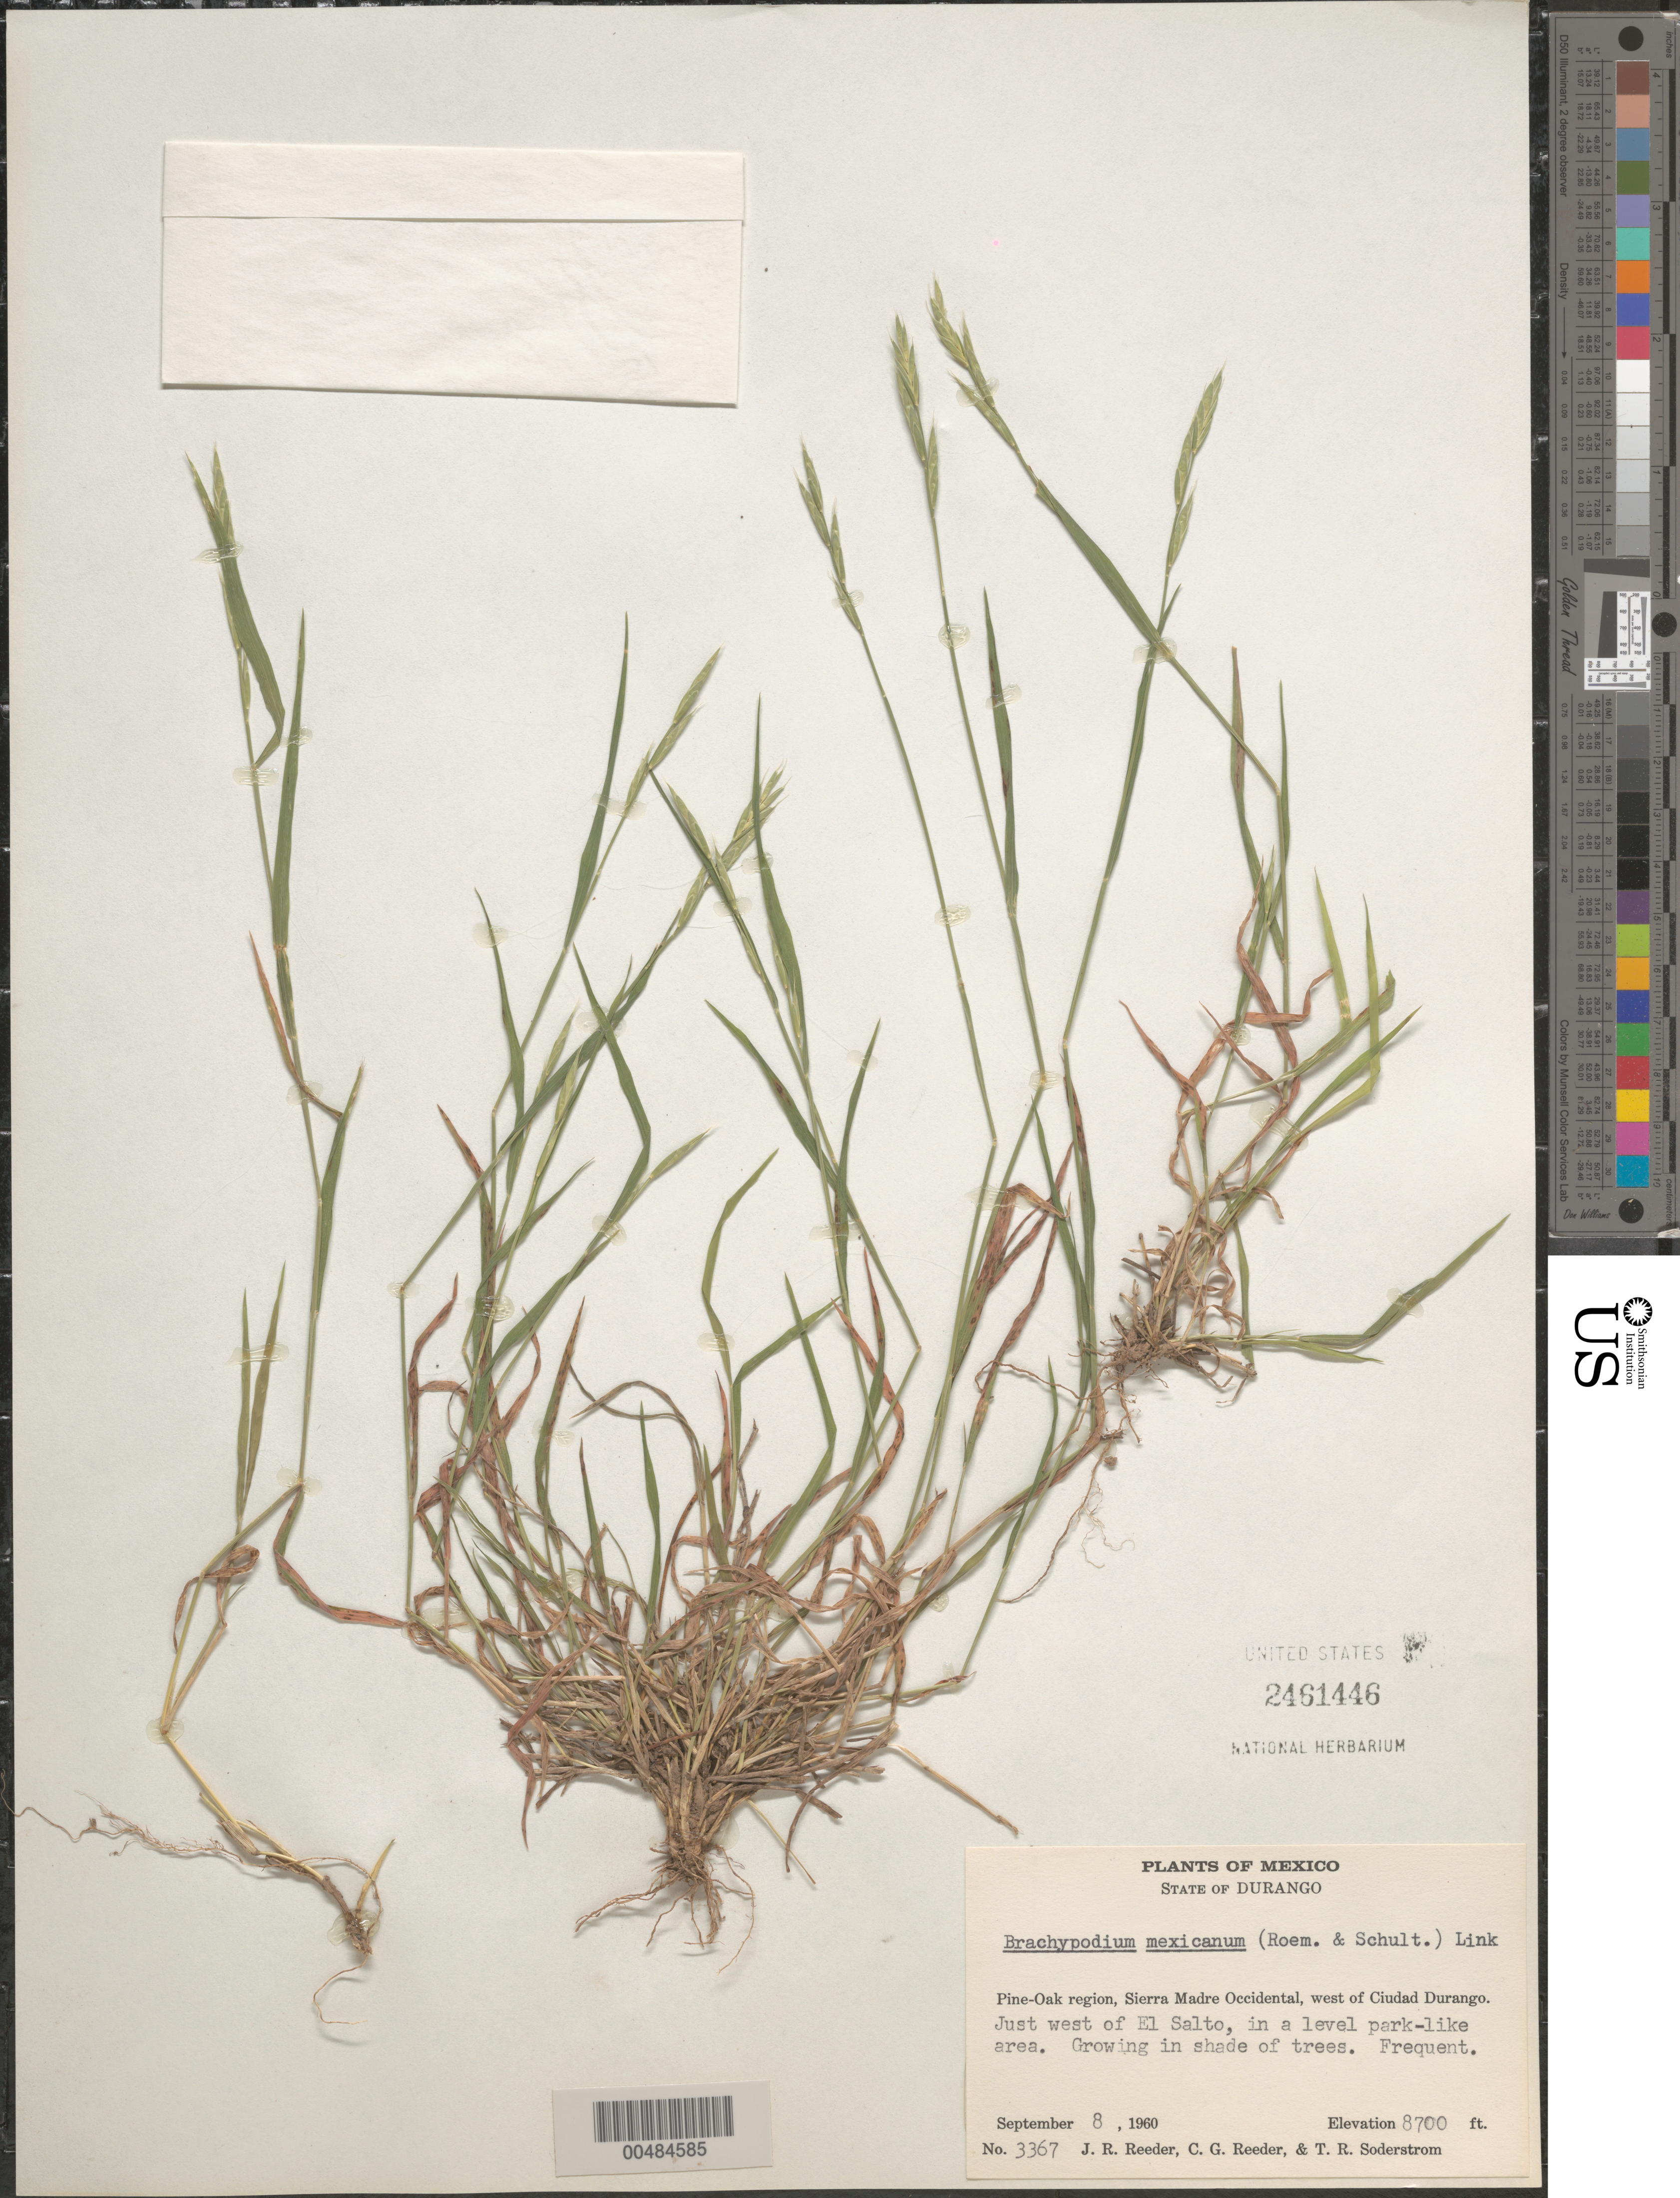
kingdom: Plantae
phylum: Tracheophyta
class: Liliopsida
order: Poales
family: Poaceae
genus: Brachypodium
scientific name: Brachypodium mexicanum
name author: (Roem. & Schult.) Link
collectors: J. R. Reeder, C. G. Reeder & T. R. Soderstrom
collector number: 3367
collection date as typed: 8 Sep 1960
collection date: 1960-09-08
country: Mexico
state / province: Durango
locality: Sierra Madre Occidental, W of Ciudad Durango, just W of El Salto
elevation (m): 2652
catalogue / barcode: US 2461446